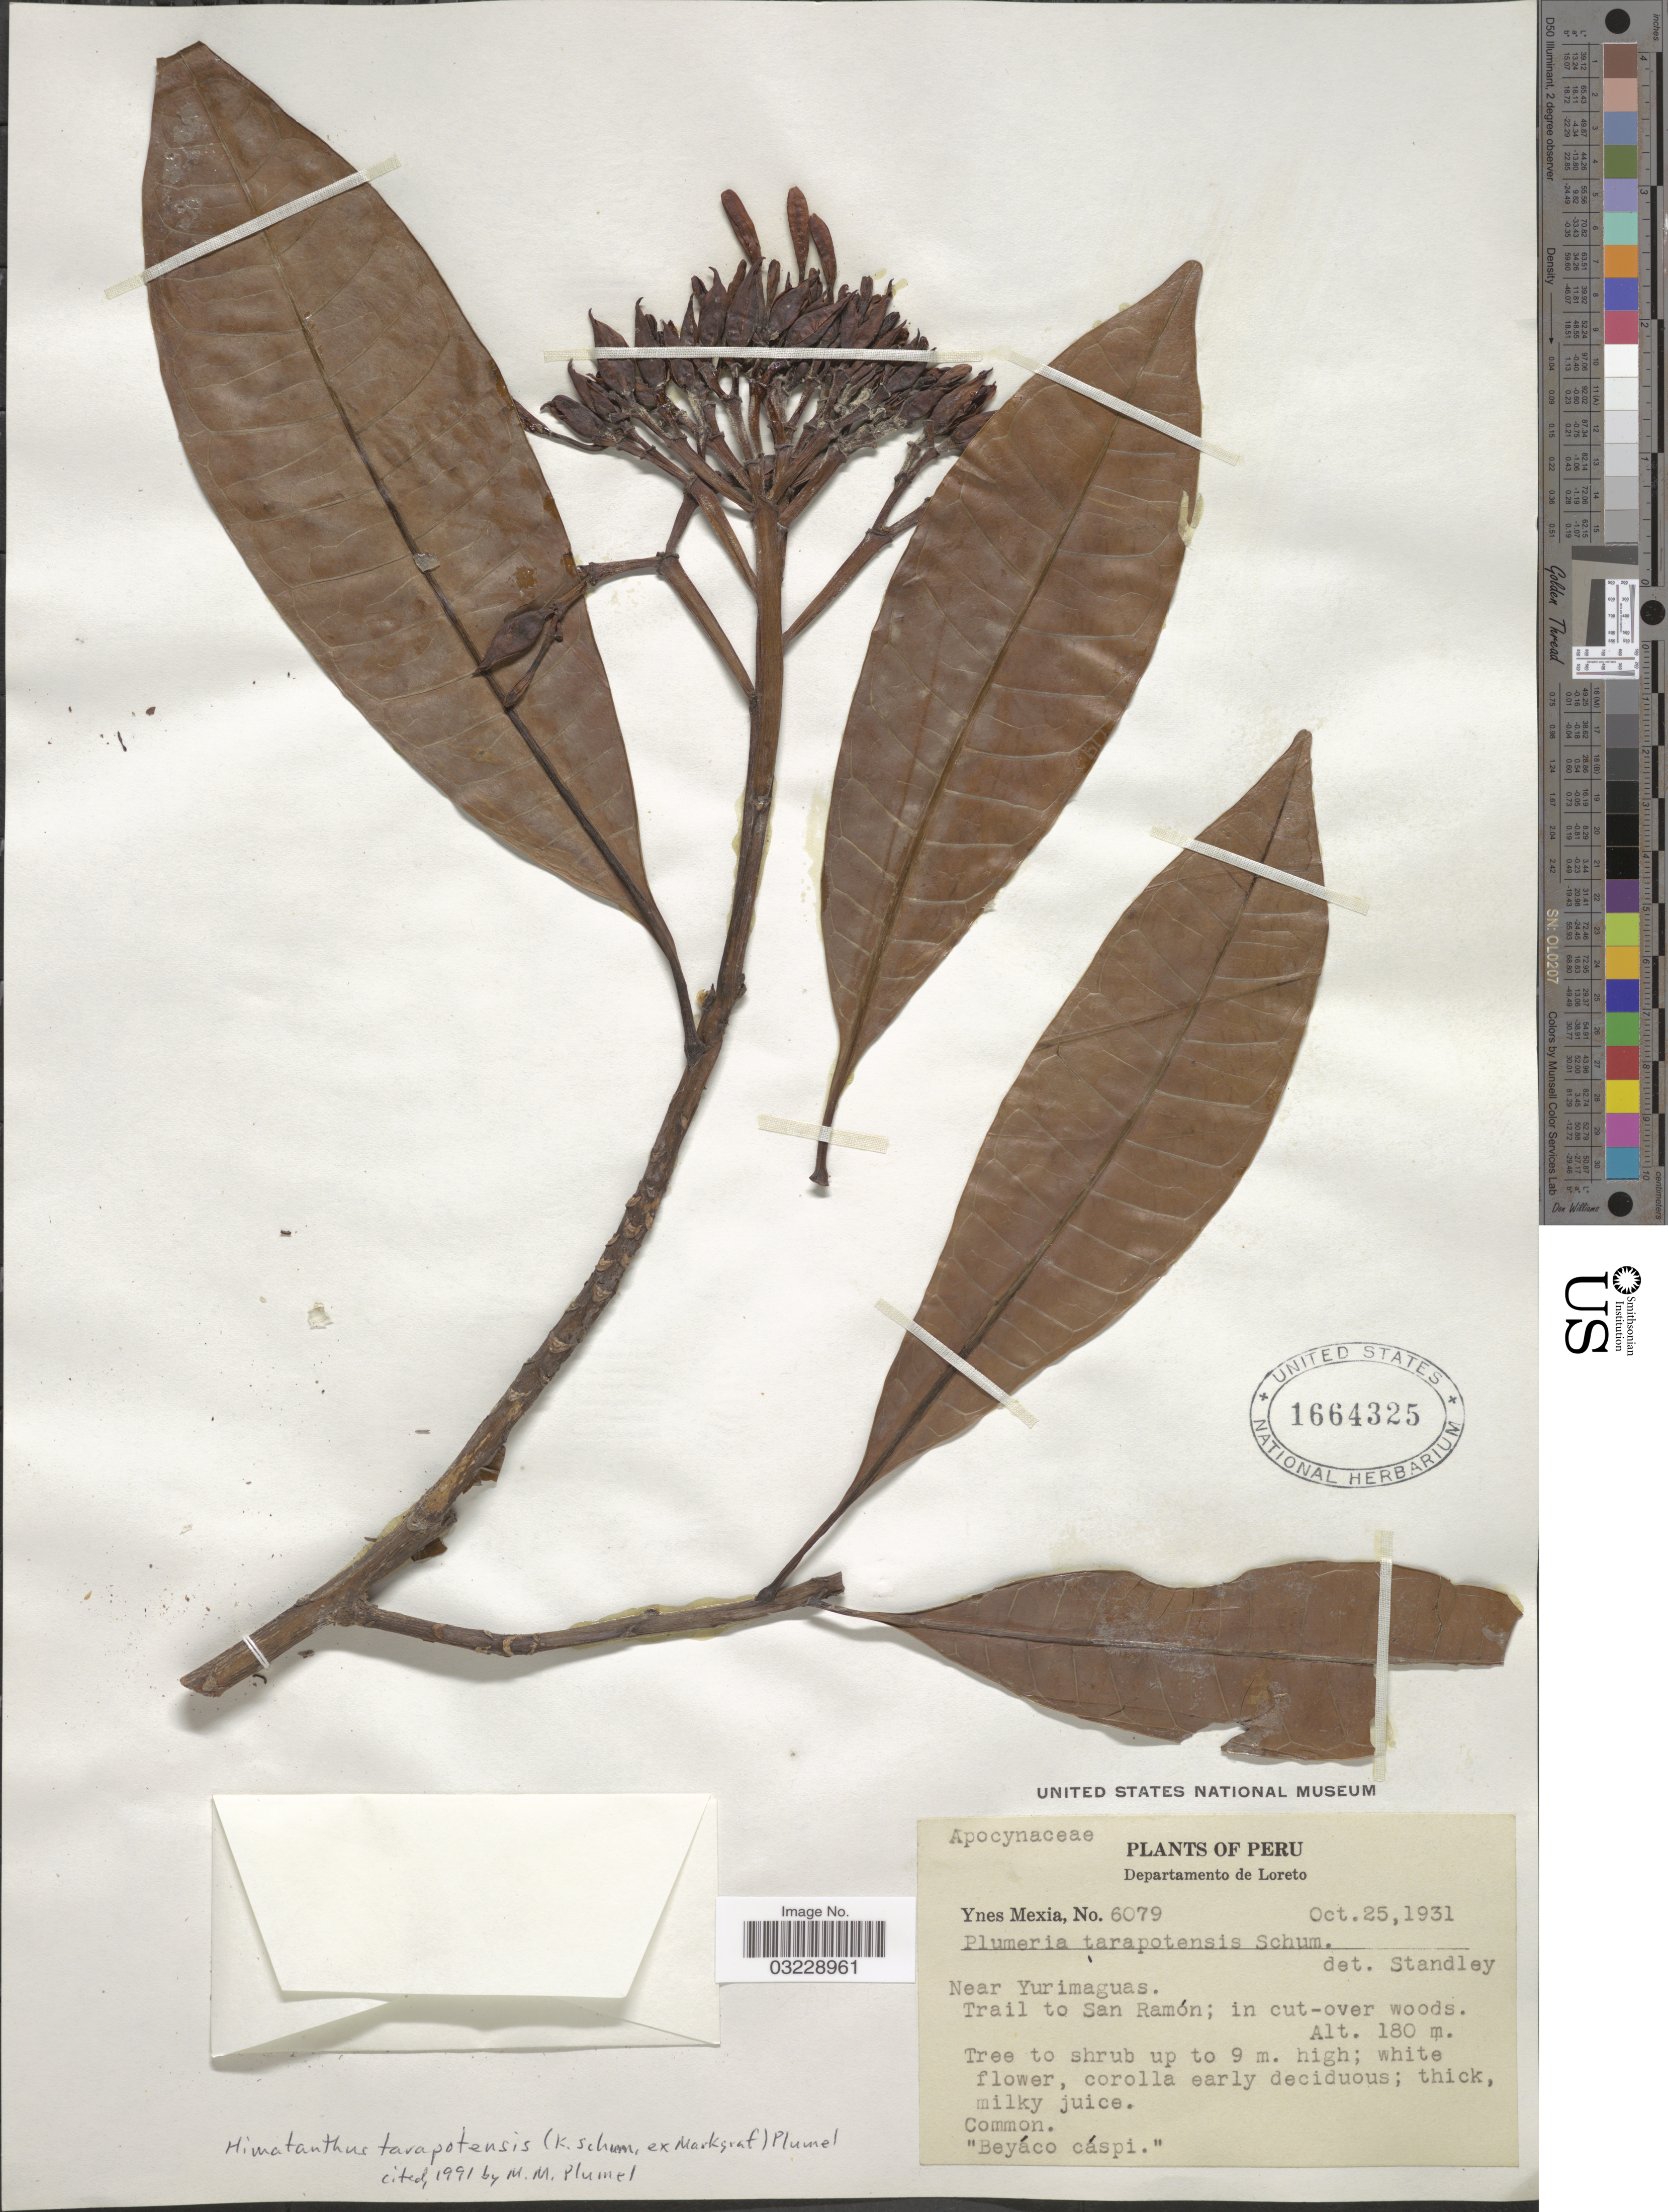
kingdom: Plantae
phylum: Tracheophyta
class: Magnoliopsida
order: Gentianales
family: Apocynaceae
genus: Himatanthus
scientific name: Himatanthus tarapotensis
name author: (K. Schum. ex Markgr.) Plumel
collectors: Y. Mexia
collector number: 6079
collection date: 1931-10-25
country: Peru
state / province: Loreto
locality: Departamento de Loreto. Near Yurimaguas. Trail to San Ramón.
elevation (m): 180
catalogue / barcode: US 1664325